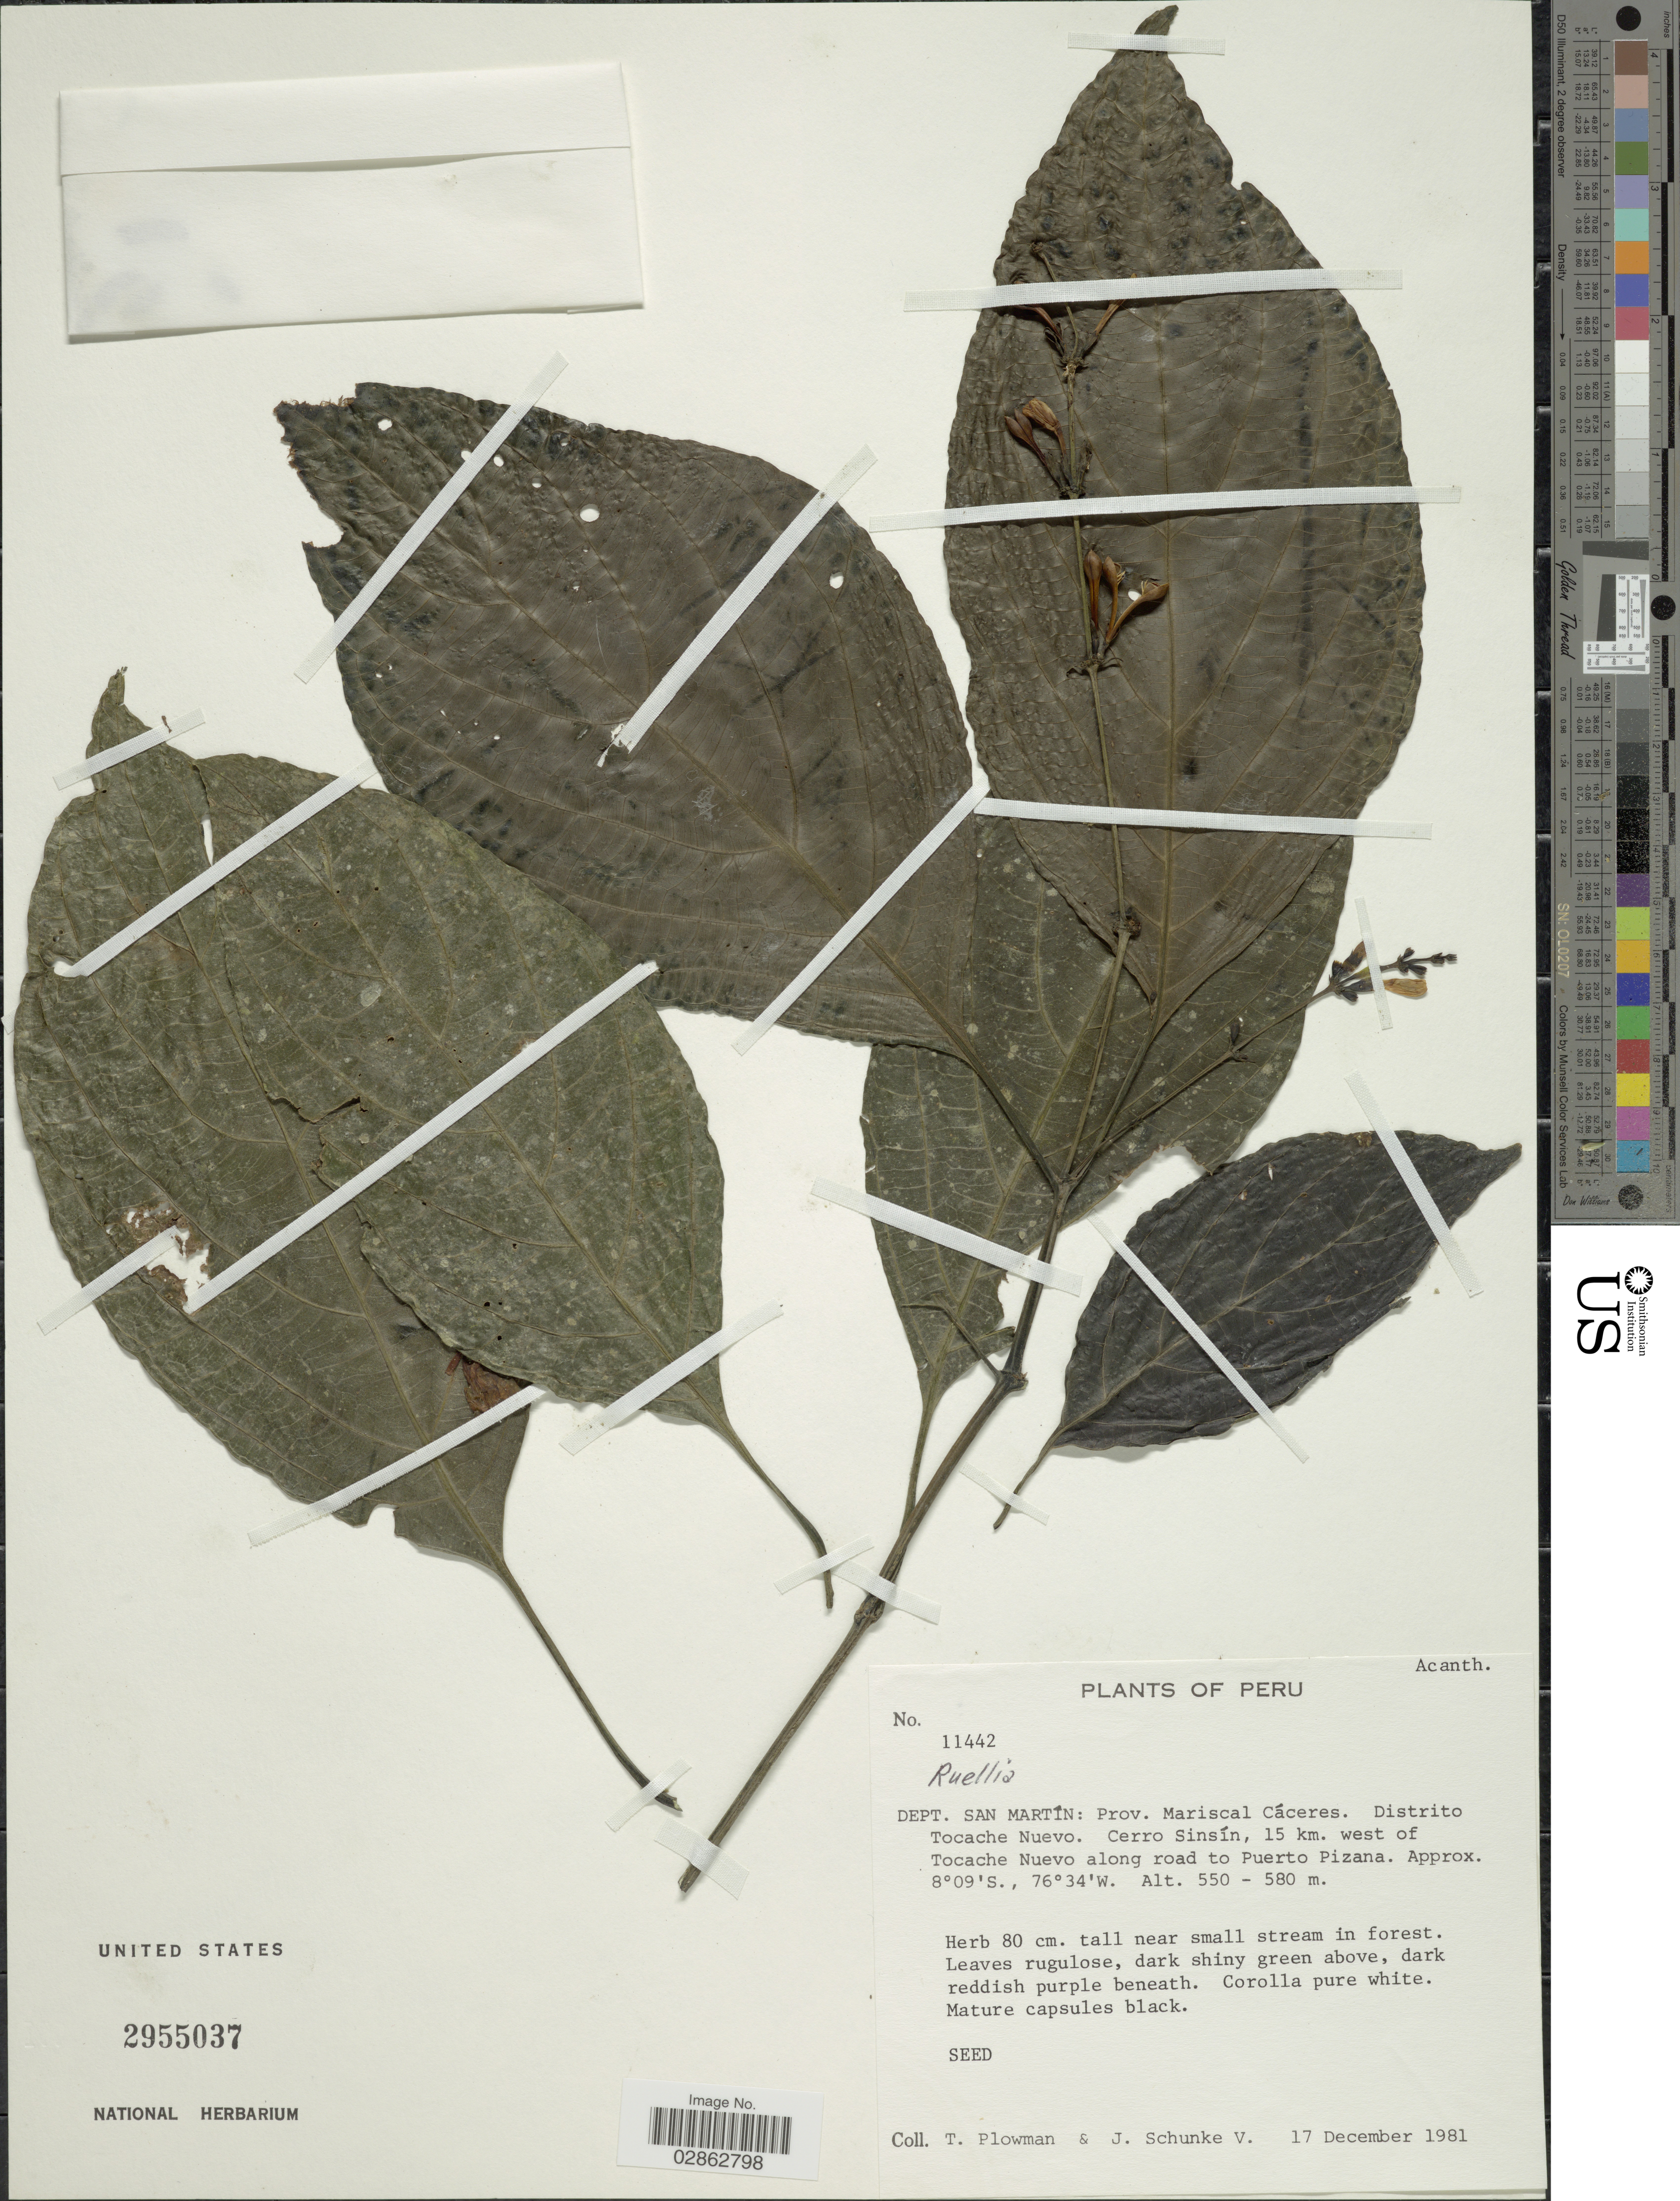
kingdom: Plantae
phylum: Tracheophyta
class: Magnoliopsida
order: Lamiales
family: Acanthaceae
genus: Ruellia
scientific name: Ruellia sp.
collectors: T. Plowman & J. Schunke Vigo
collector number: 11442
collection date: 1981-12-17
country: Peru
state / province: San Martín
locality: Dept. San Martín: Prov. Mariscal Cáceres. Distrito Tocache Nuevo. Cerro Sinsín, 15 km. west of Tocache Nuevo along road to Puerto Pizana.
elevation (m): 550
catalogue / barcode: US 2955037